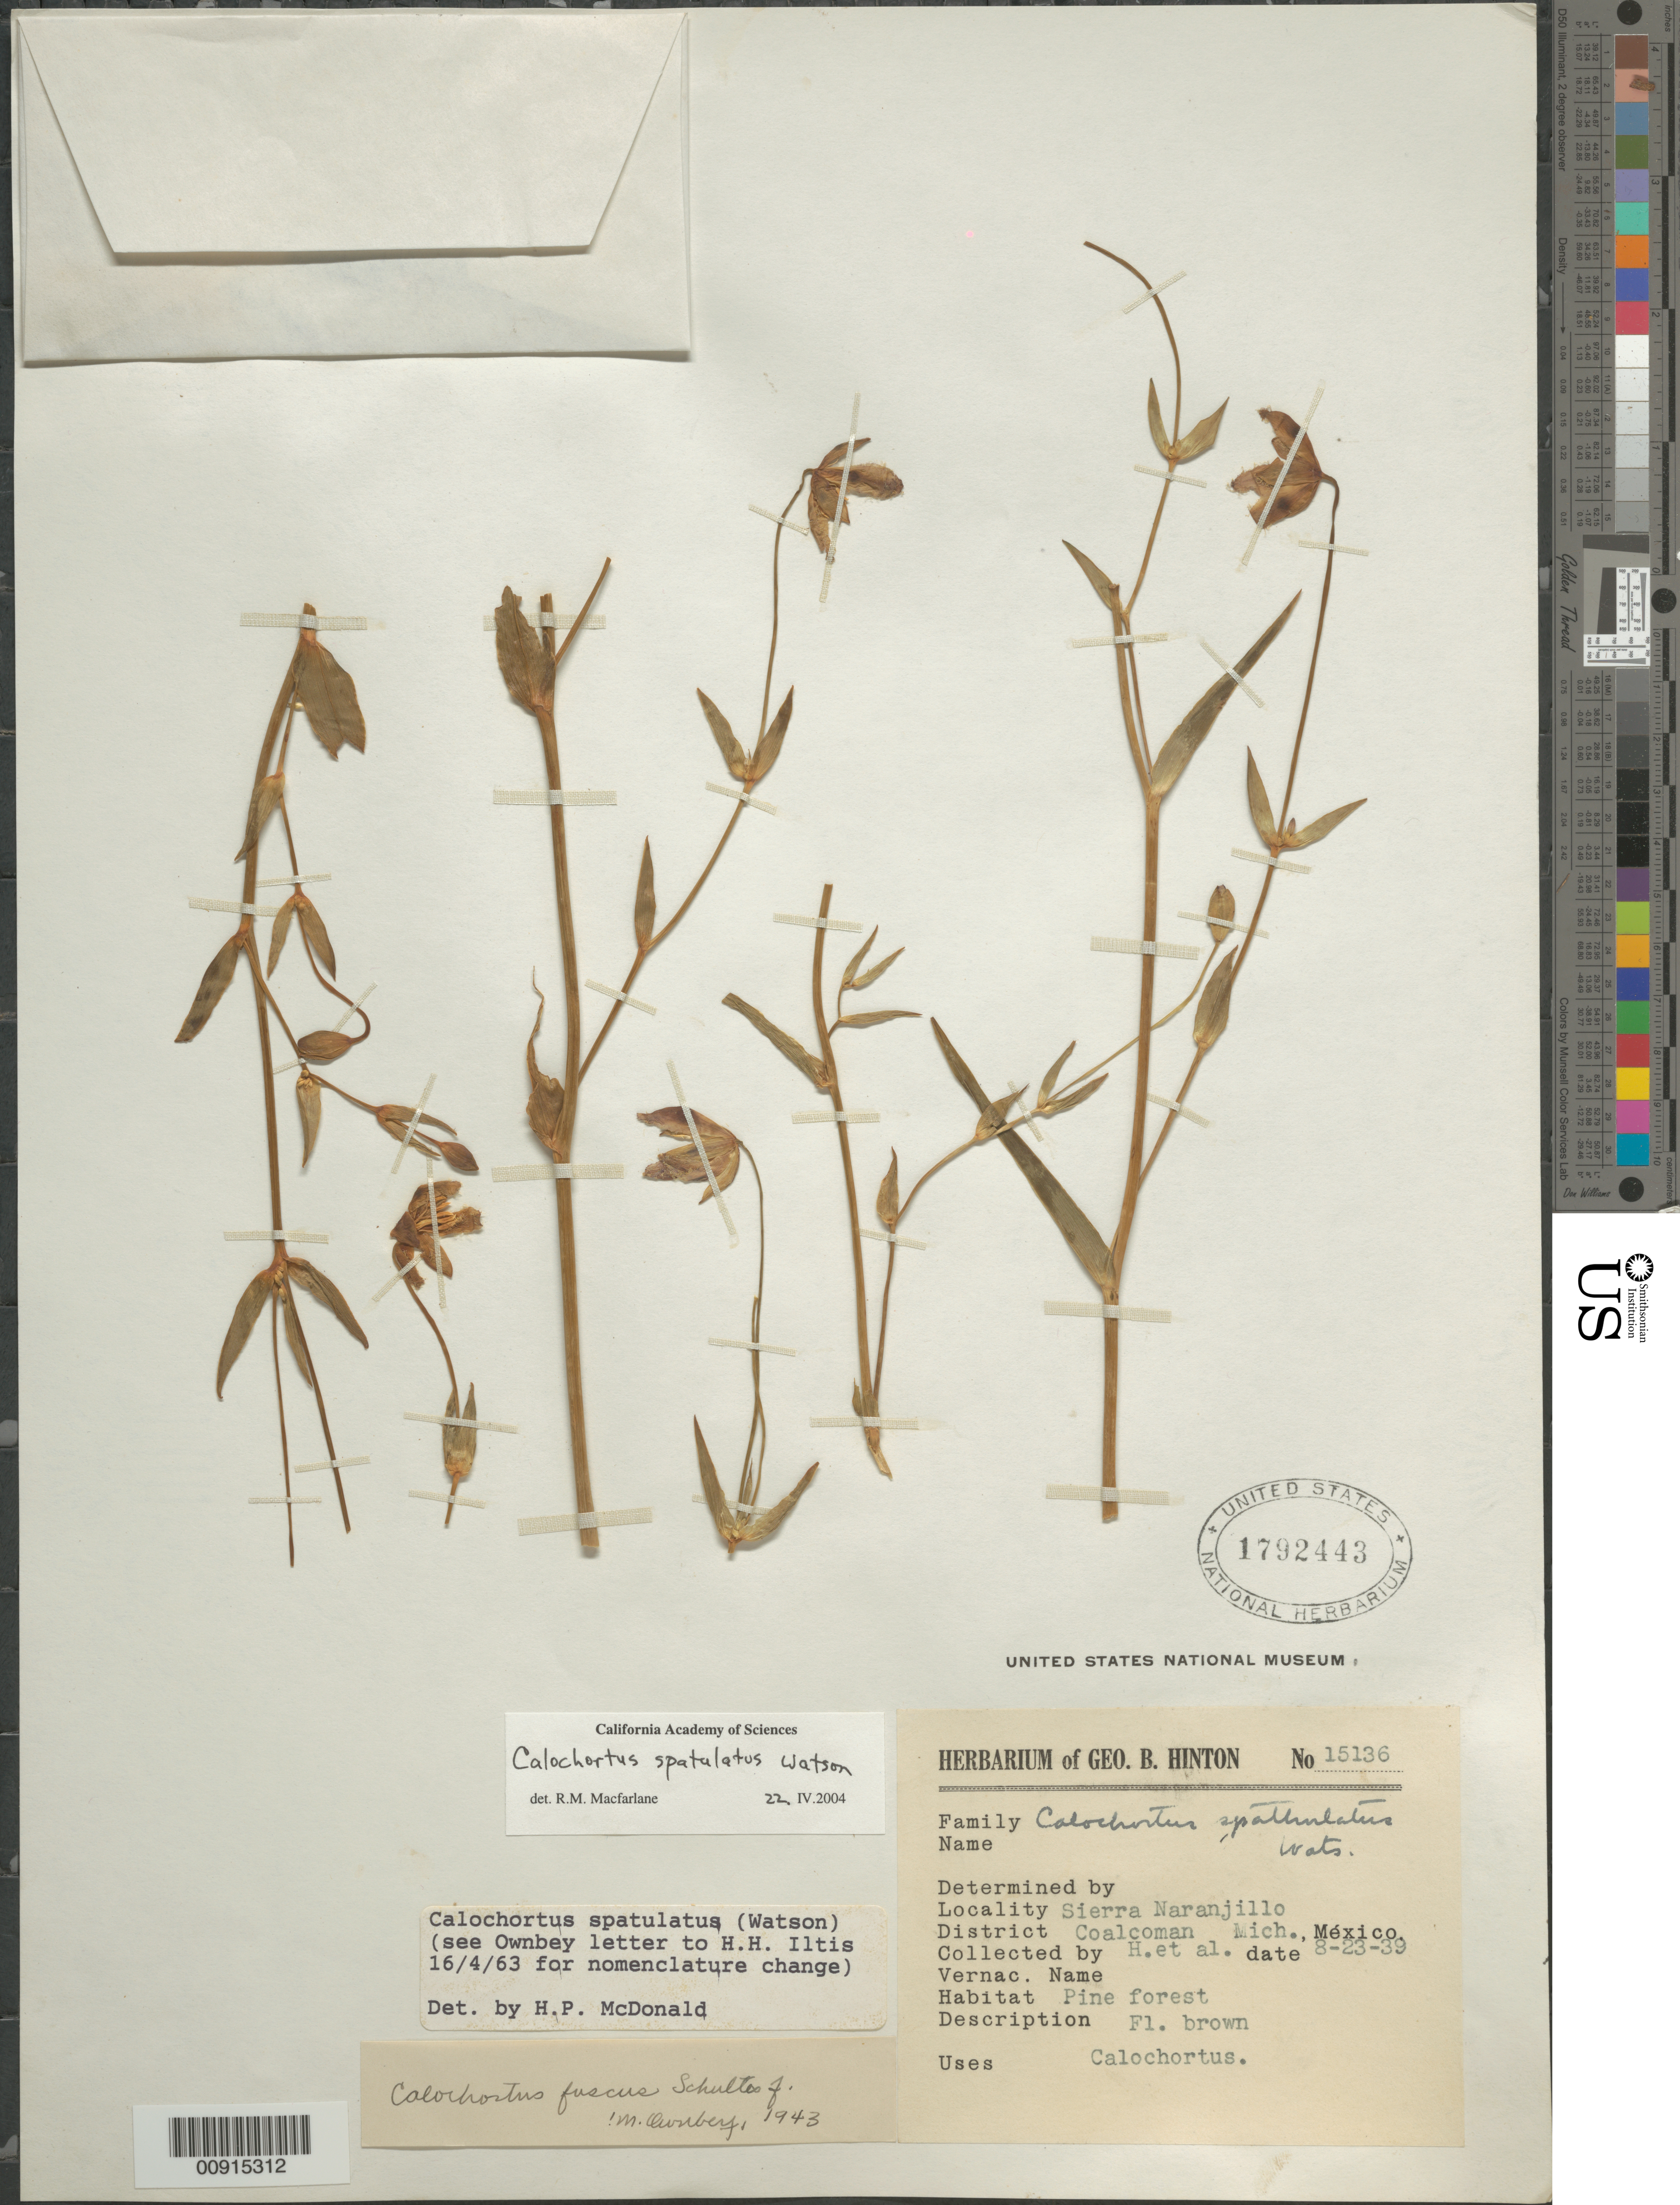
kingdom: Plantae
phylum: Tracheophyta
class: Liliopsida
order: Liliales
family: Liliaceae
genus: Calochortus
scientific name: Calochortus spatulatus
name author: S. Watson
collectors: G. B. Hinton & et al.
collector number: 15136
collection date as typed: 23 Aug 1939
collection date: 1939-08-23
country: Mexico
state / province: Michoacán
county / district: Coalcomán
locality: Sierra Naranjillo, District Coalcomán, Michoacán.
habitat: Pine forest.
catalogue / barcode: US 1792443